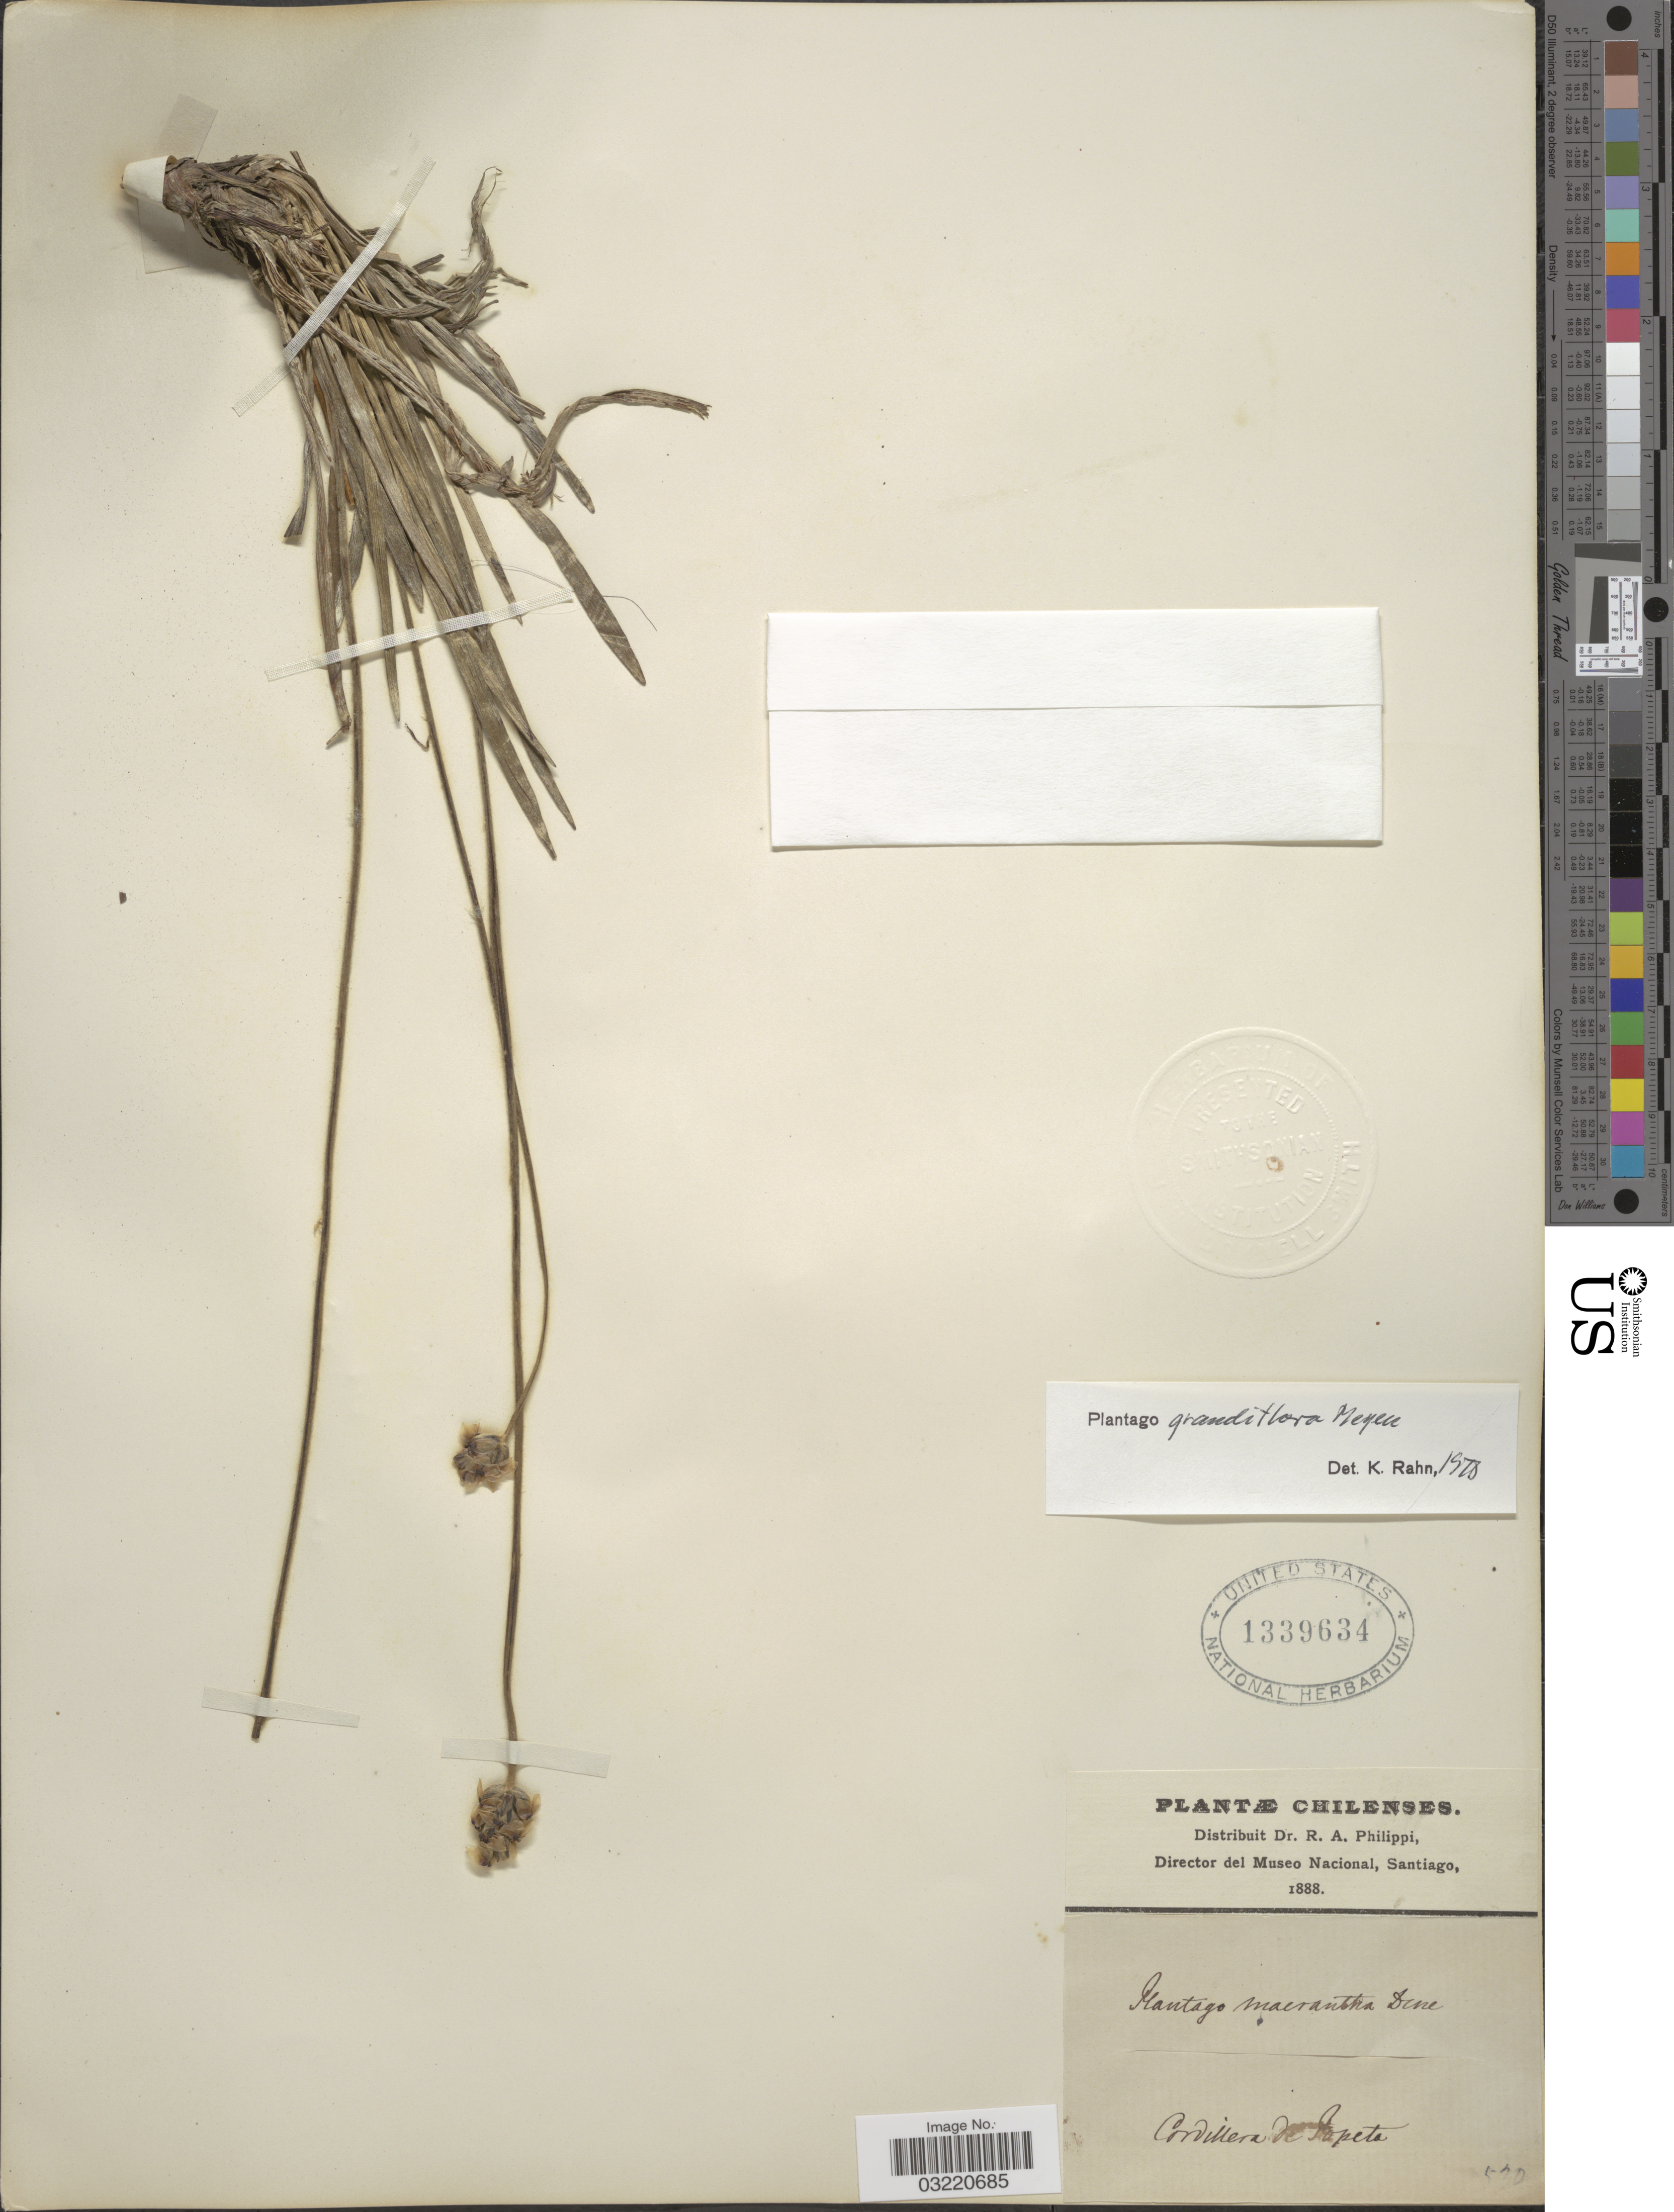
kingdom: Plantae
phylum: Tracheophyta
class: Magnoliopsida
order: Lamiales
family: Plantaginaceae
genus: Plantago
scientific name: Plantago grandiflora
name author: Meyen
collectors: ex. herb. R.A. Philippi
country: Chile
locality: Cordillera de Popeta.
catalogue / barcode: US 1339634